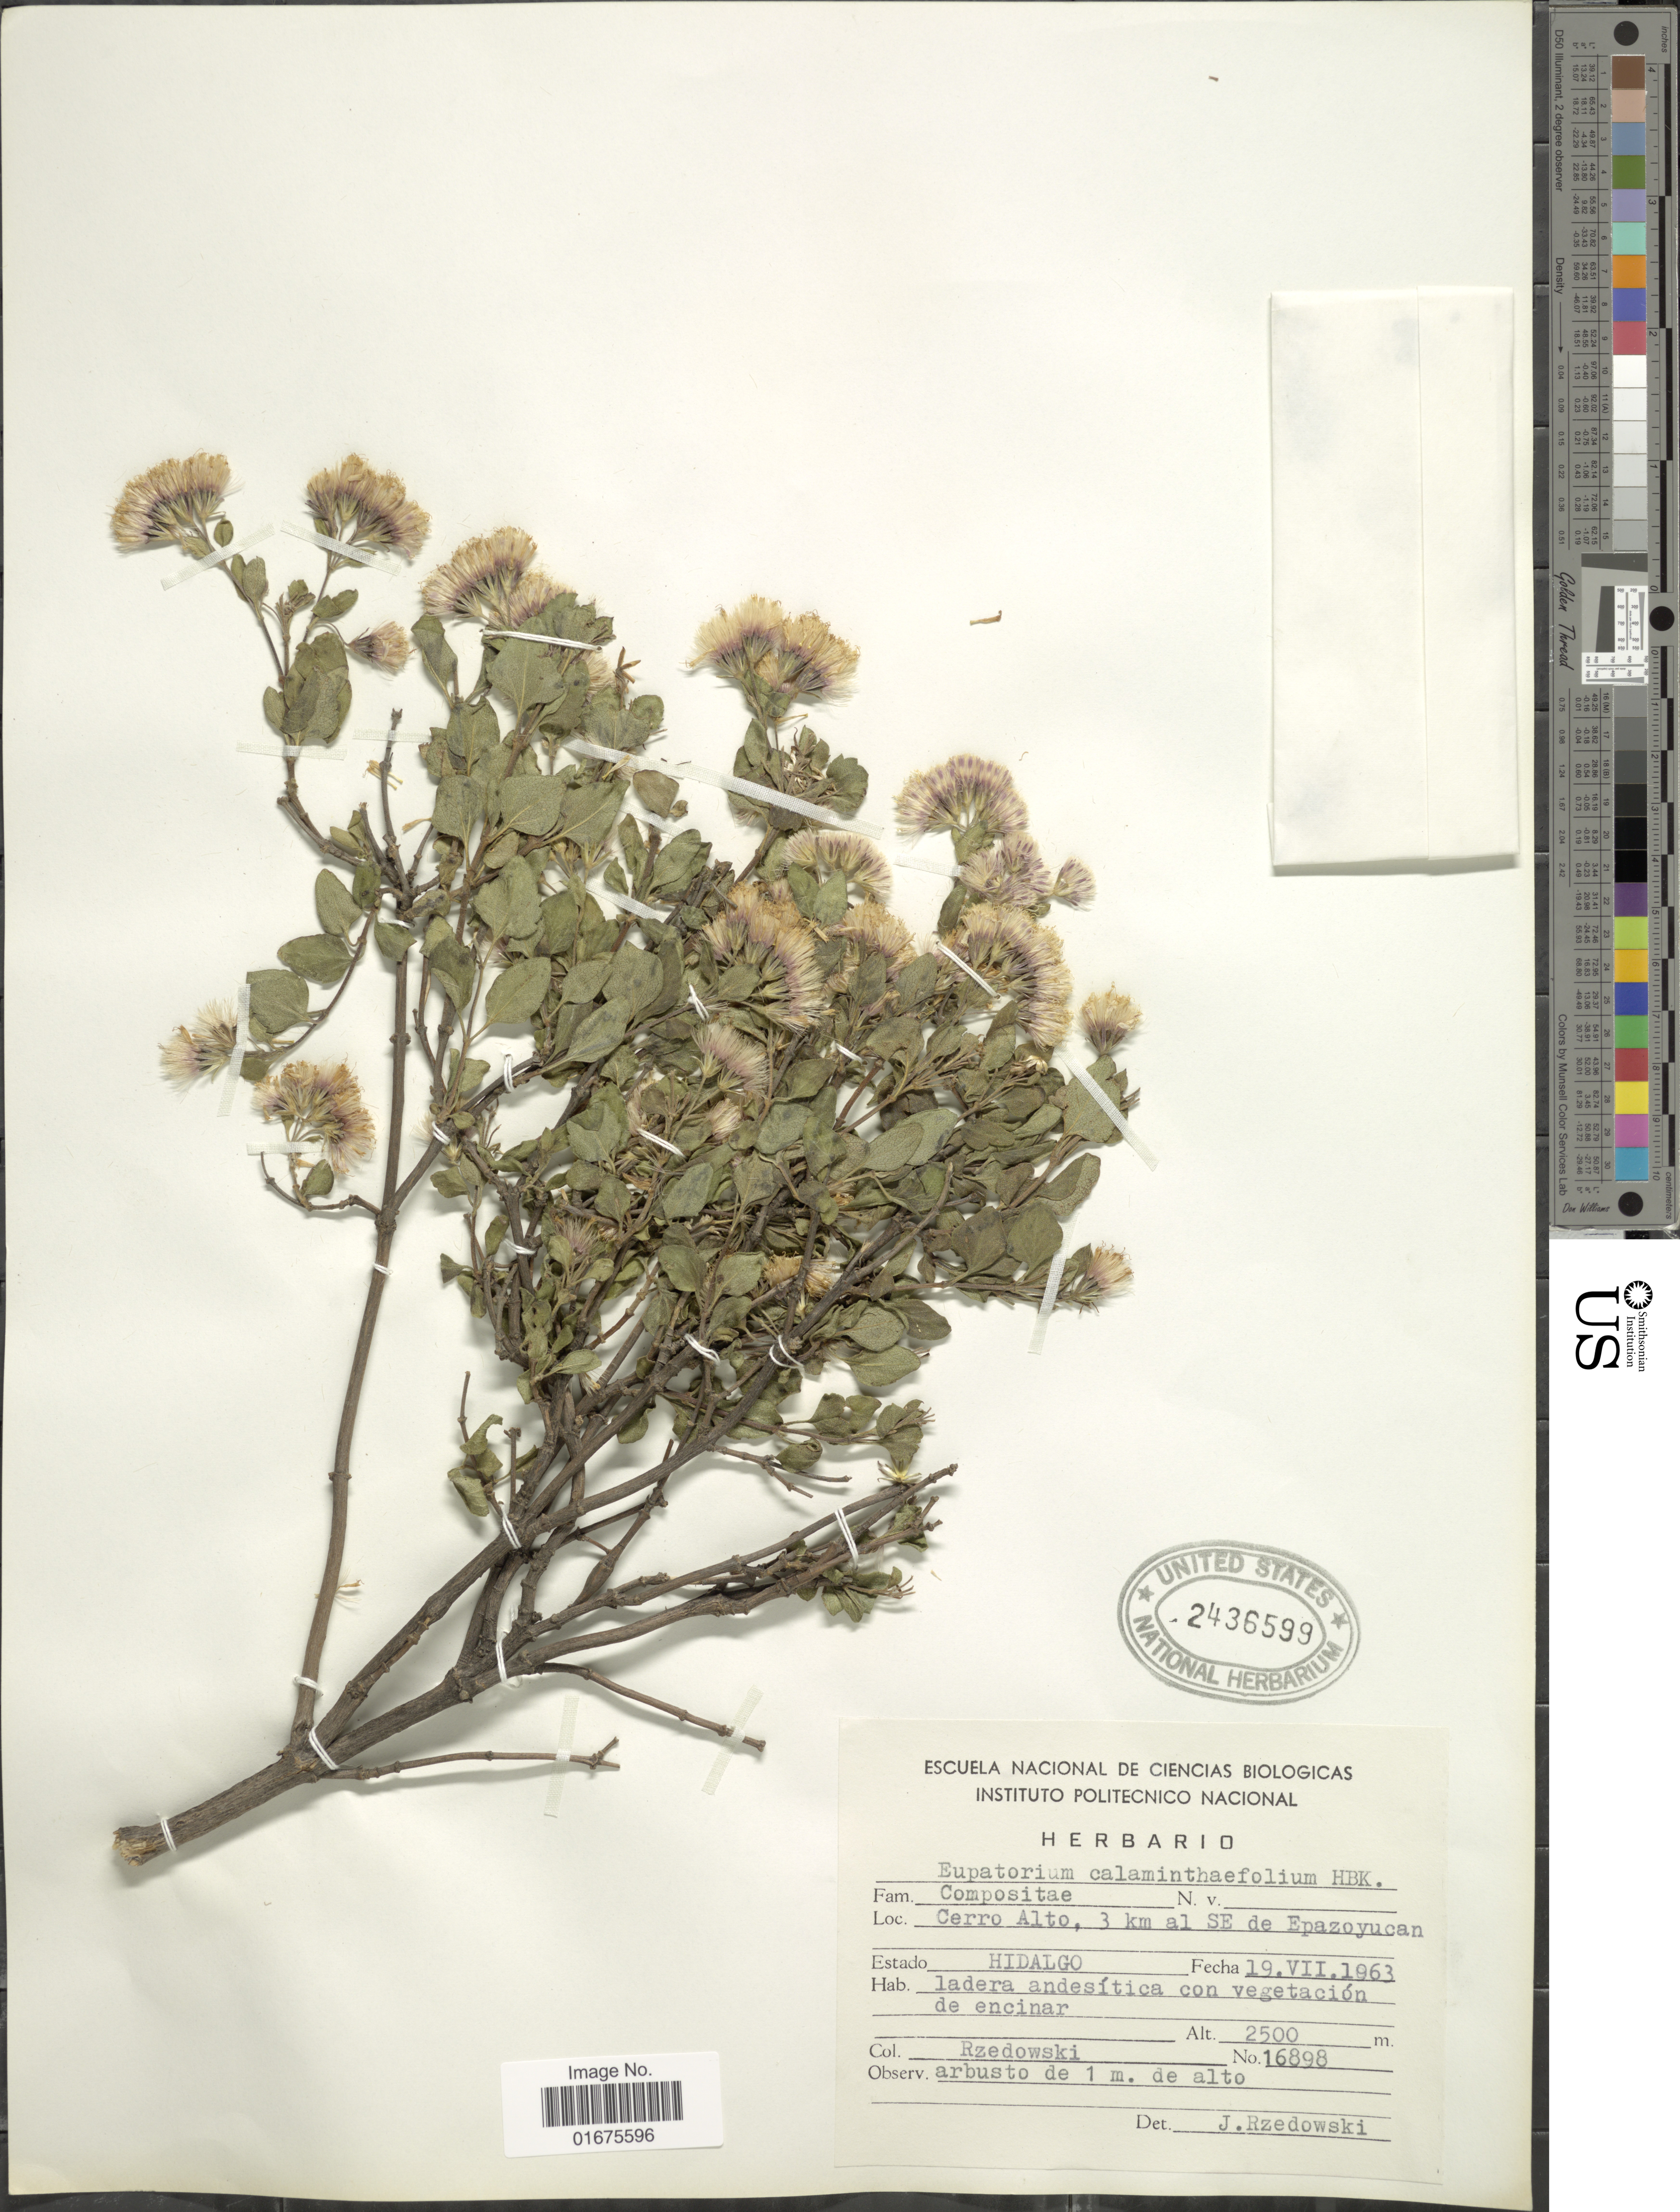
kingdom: Plantae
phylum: Tracheophyta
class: Magnoliopsida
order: Asterales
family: Asteraceae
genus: Ageratina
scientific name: Ageratina calaminthaefolia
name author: (Kunth) R.M. King & H. Rob.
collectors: Rzedowski, --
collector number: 16898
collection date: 1963-07-19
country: Mexico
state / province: Hidalgo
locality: Cerro Alto, 3 km al SE de Epaoyucan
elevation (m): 2500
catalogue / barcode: US 2436599